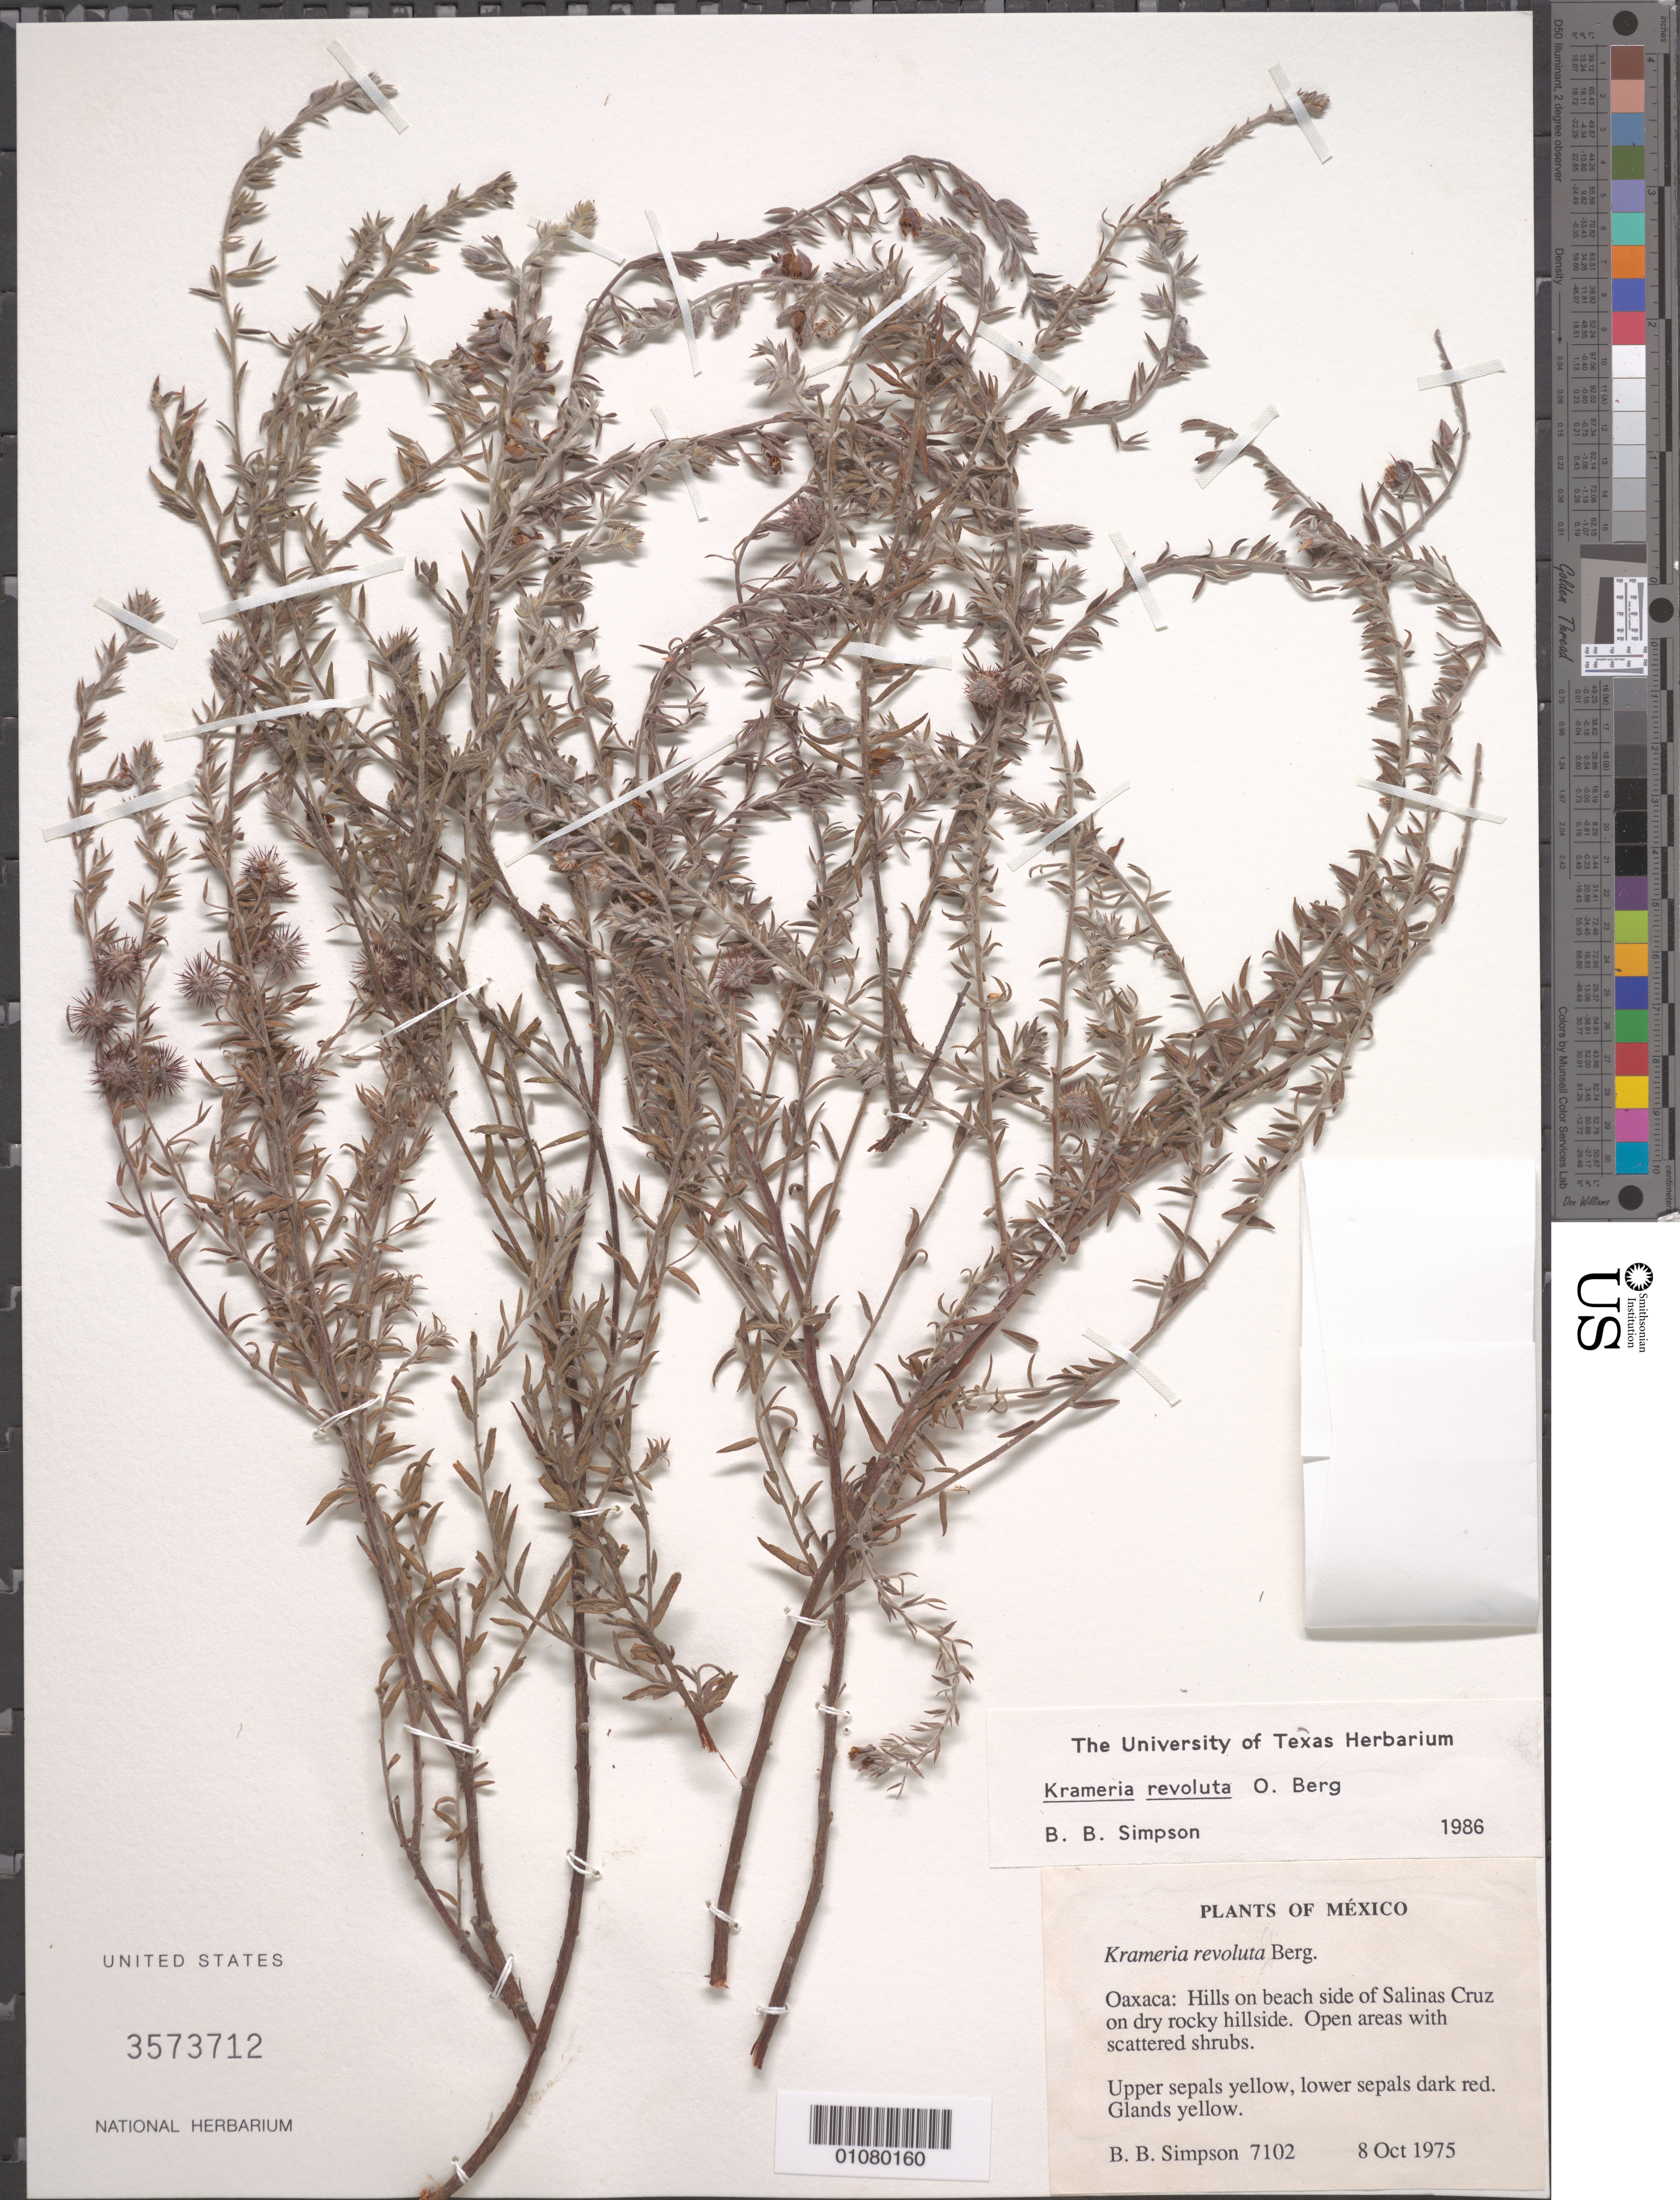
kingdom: Plantae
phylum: Tracheophyta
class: Magnoliopsida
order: Zygophyllales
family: Krameriaceae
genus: Krameria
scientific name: Krameria revoluta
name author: O. Berg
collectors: B. B. Simpson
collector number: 7102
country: Mexico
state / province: Oaxaca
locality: Hills on beach side of Salinas Cruz.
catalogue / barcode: US 3573712